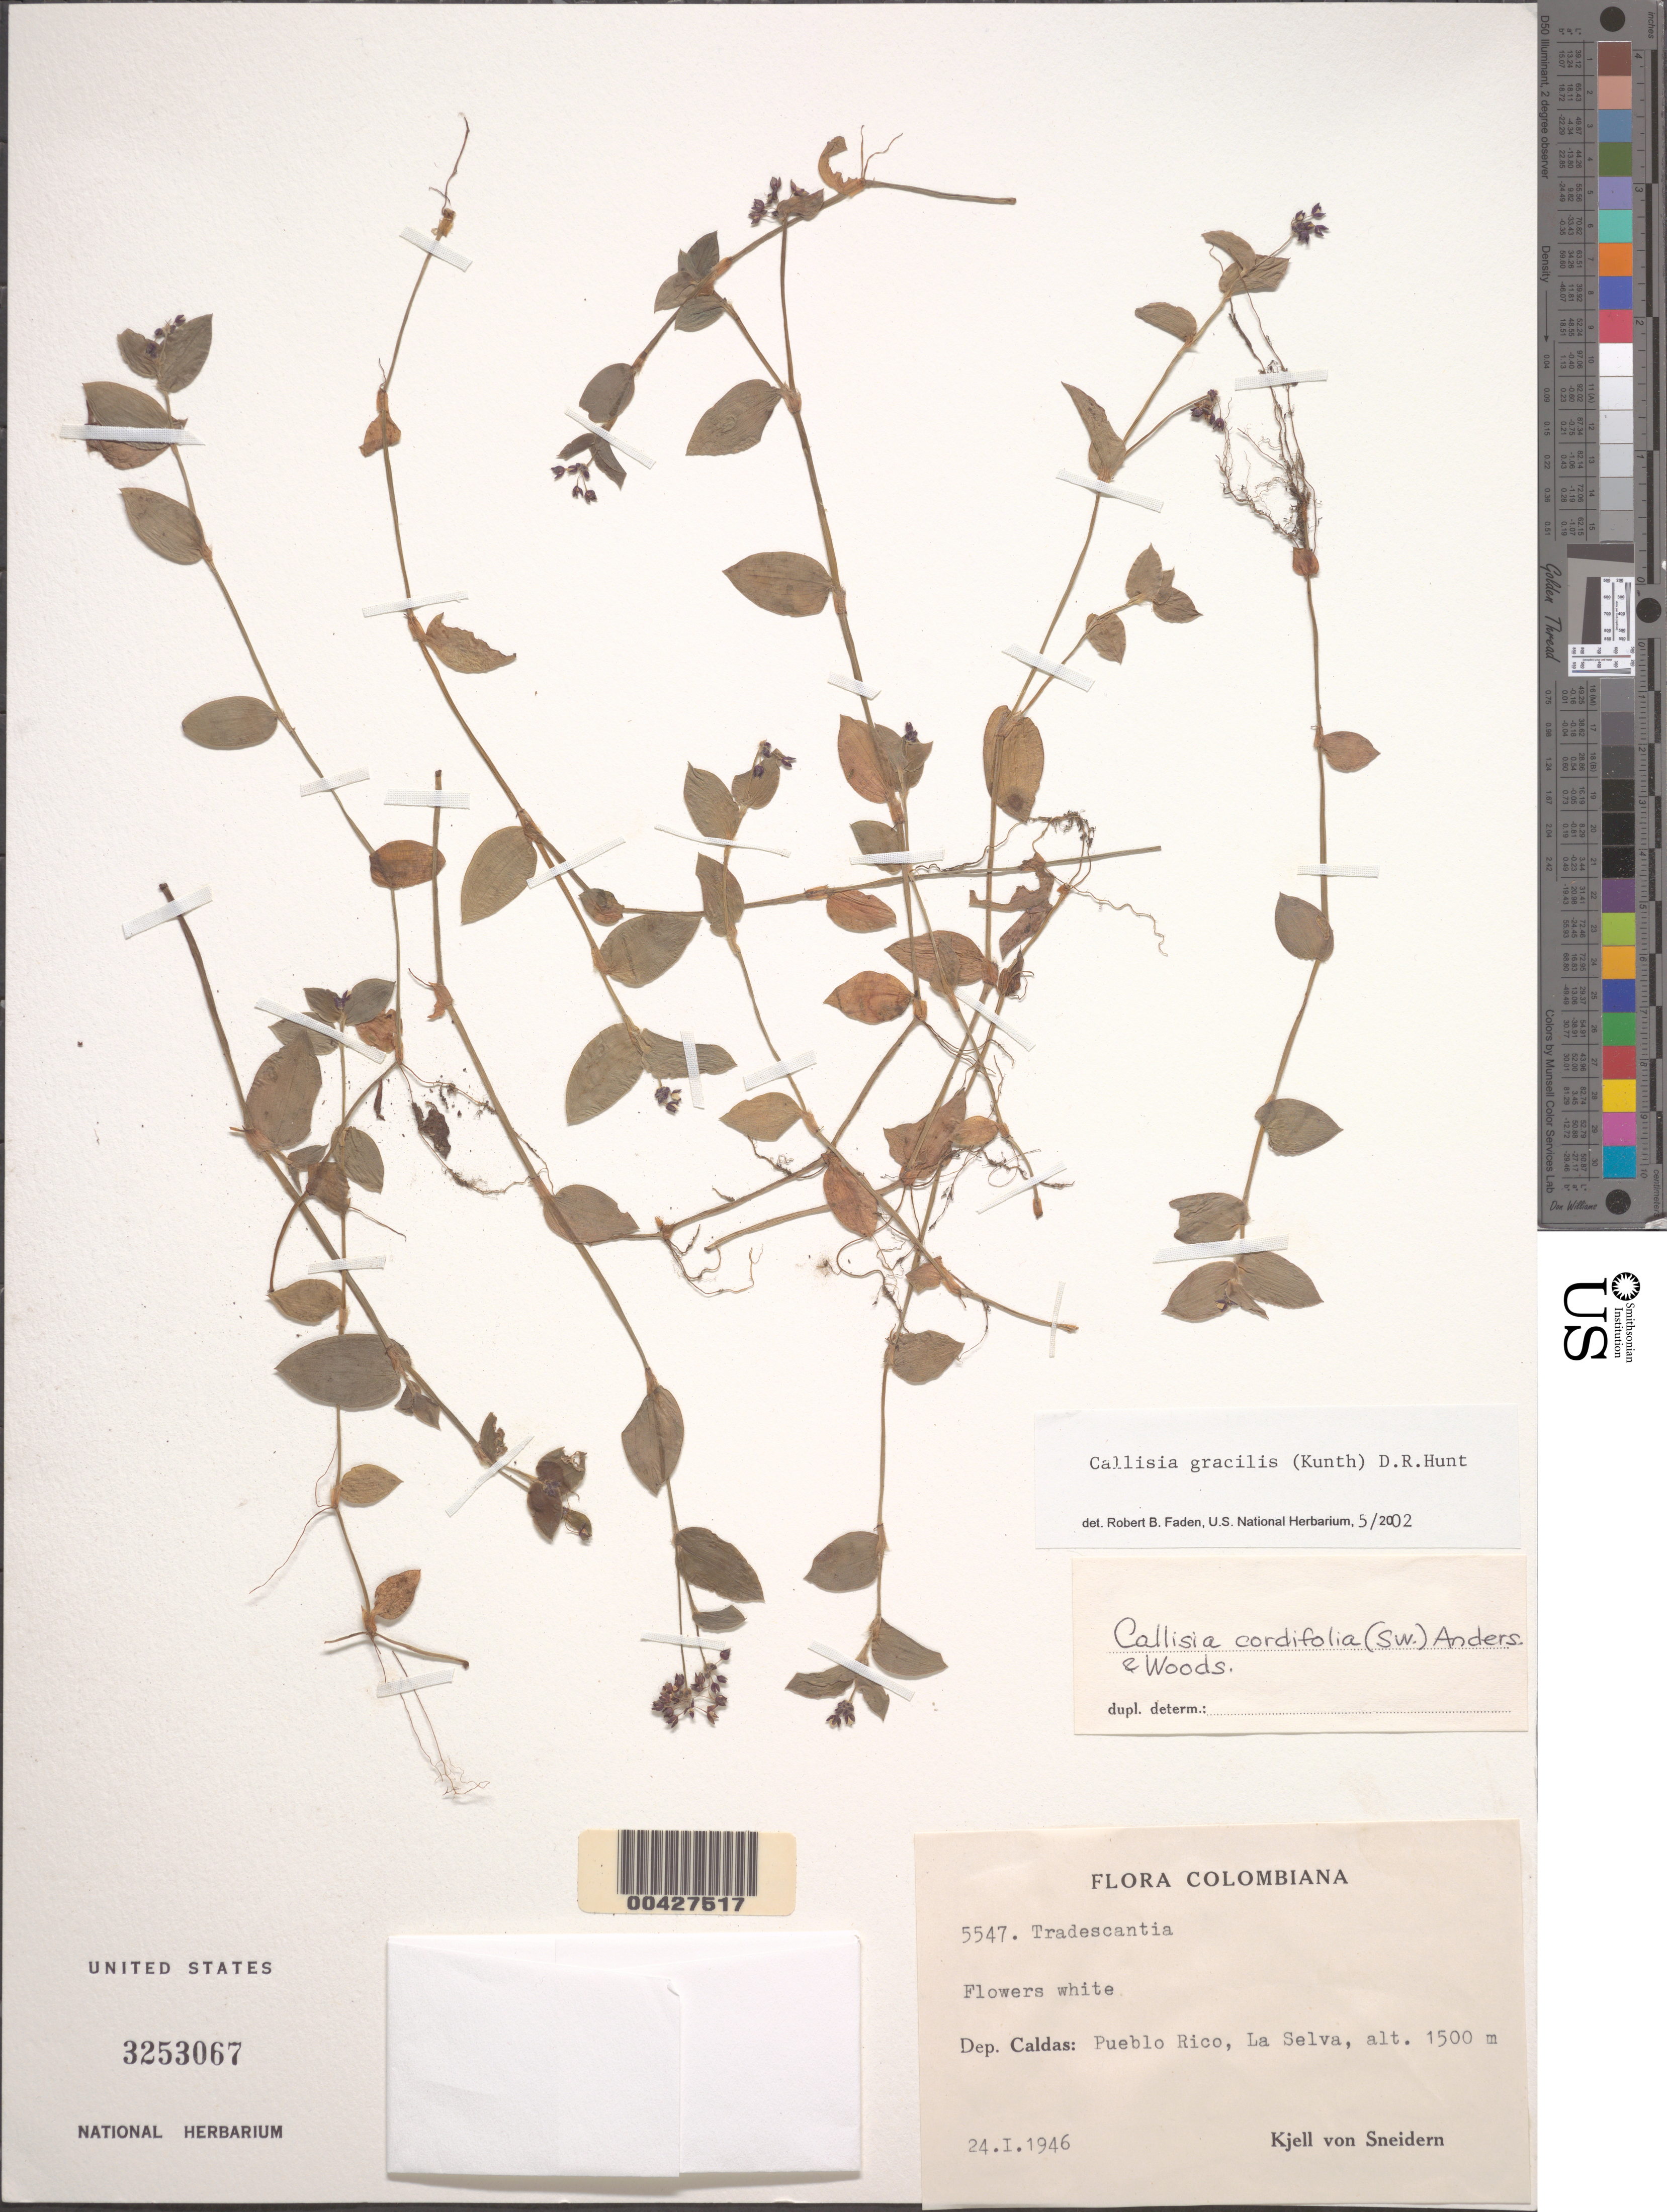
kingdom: Plantae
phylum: Tracheophyta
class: Liliopsida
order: Commelinales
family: Commelinaceae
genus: Callisia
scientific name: Callisia gracilis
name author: (Kunth) D.R. Hunt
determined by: Faden, Robert B., (US), Smithsonian Institution - National Museum of Natural History (UNITED STATES)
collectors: K. von Sneidern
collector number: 5547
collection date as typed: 24 Jan 1946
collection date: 1946-01-24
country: Colombia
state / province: Caldas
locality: Pueblo Rico, La Selva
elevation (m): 457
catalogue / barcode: US 3253067